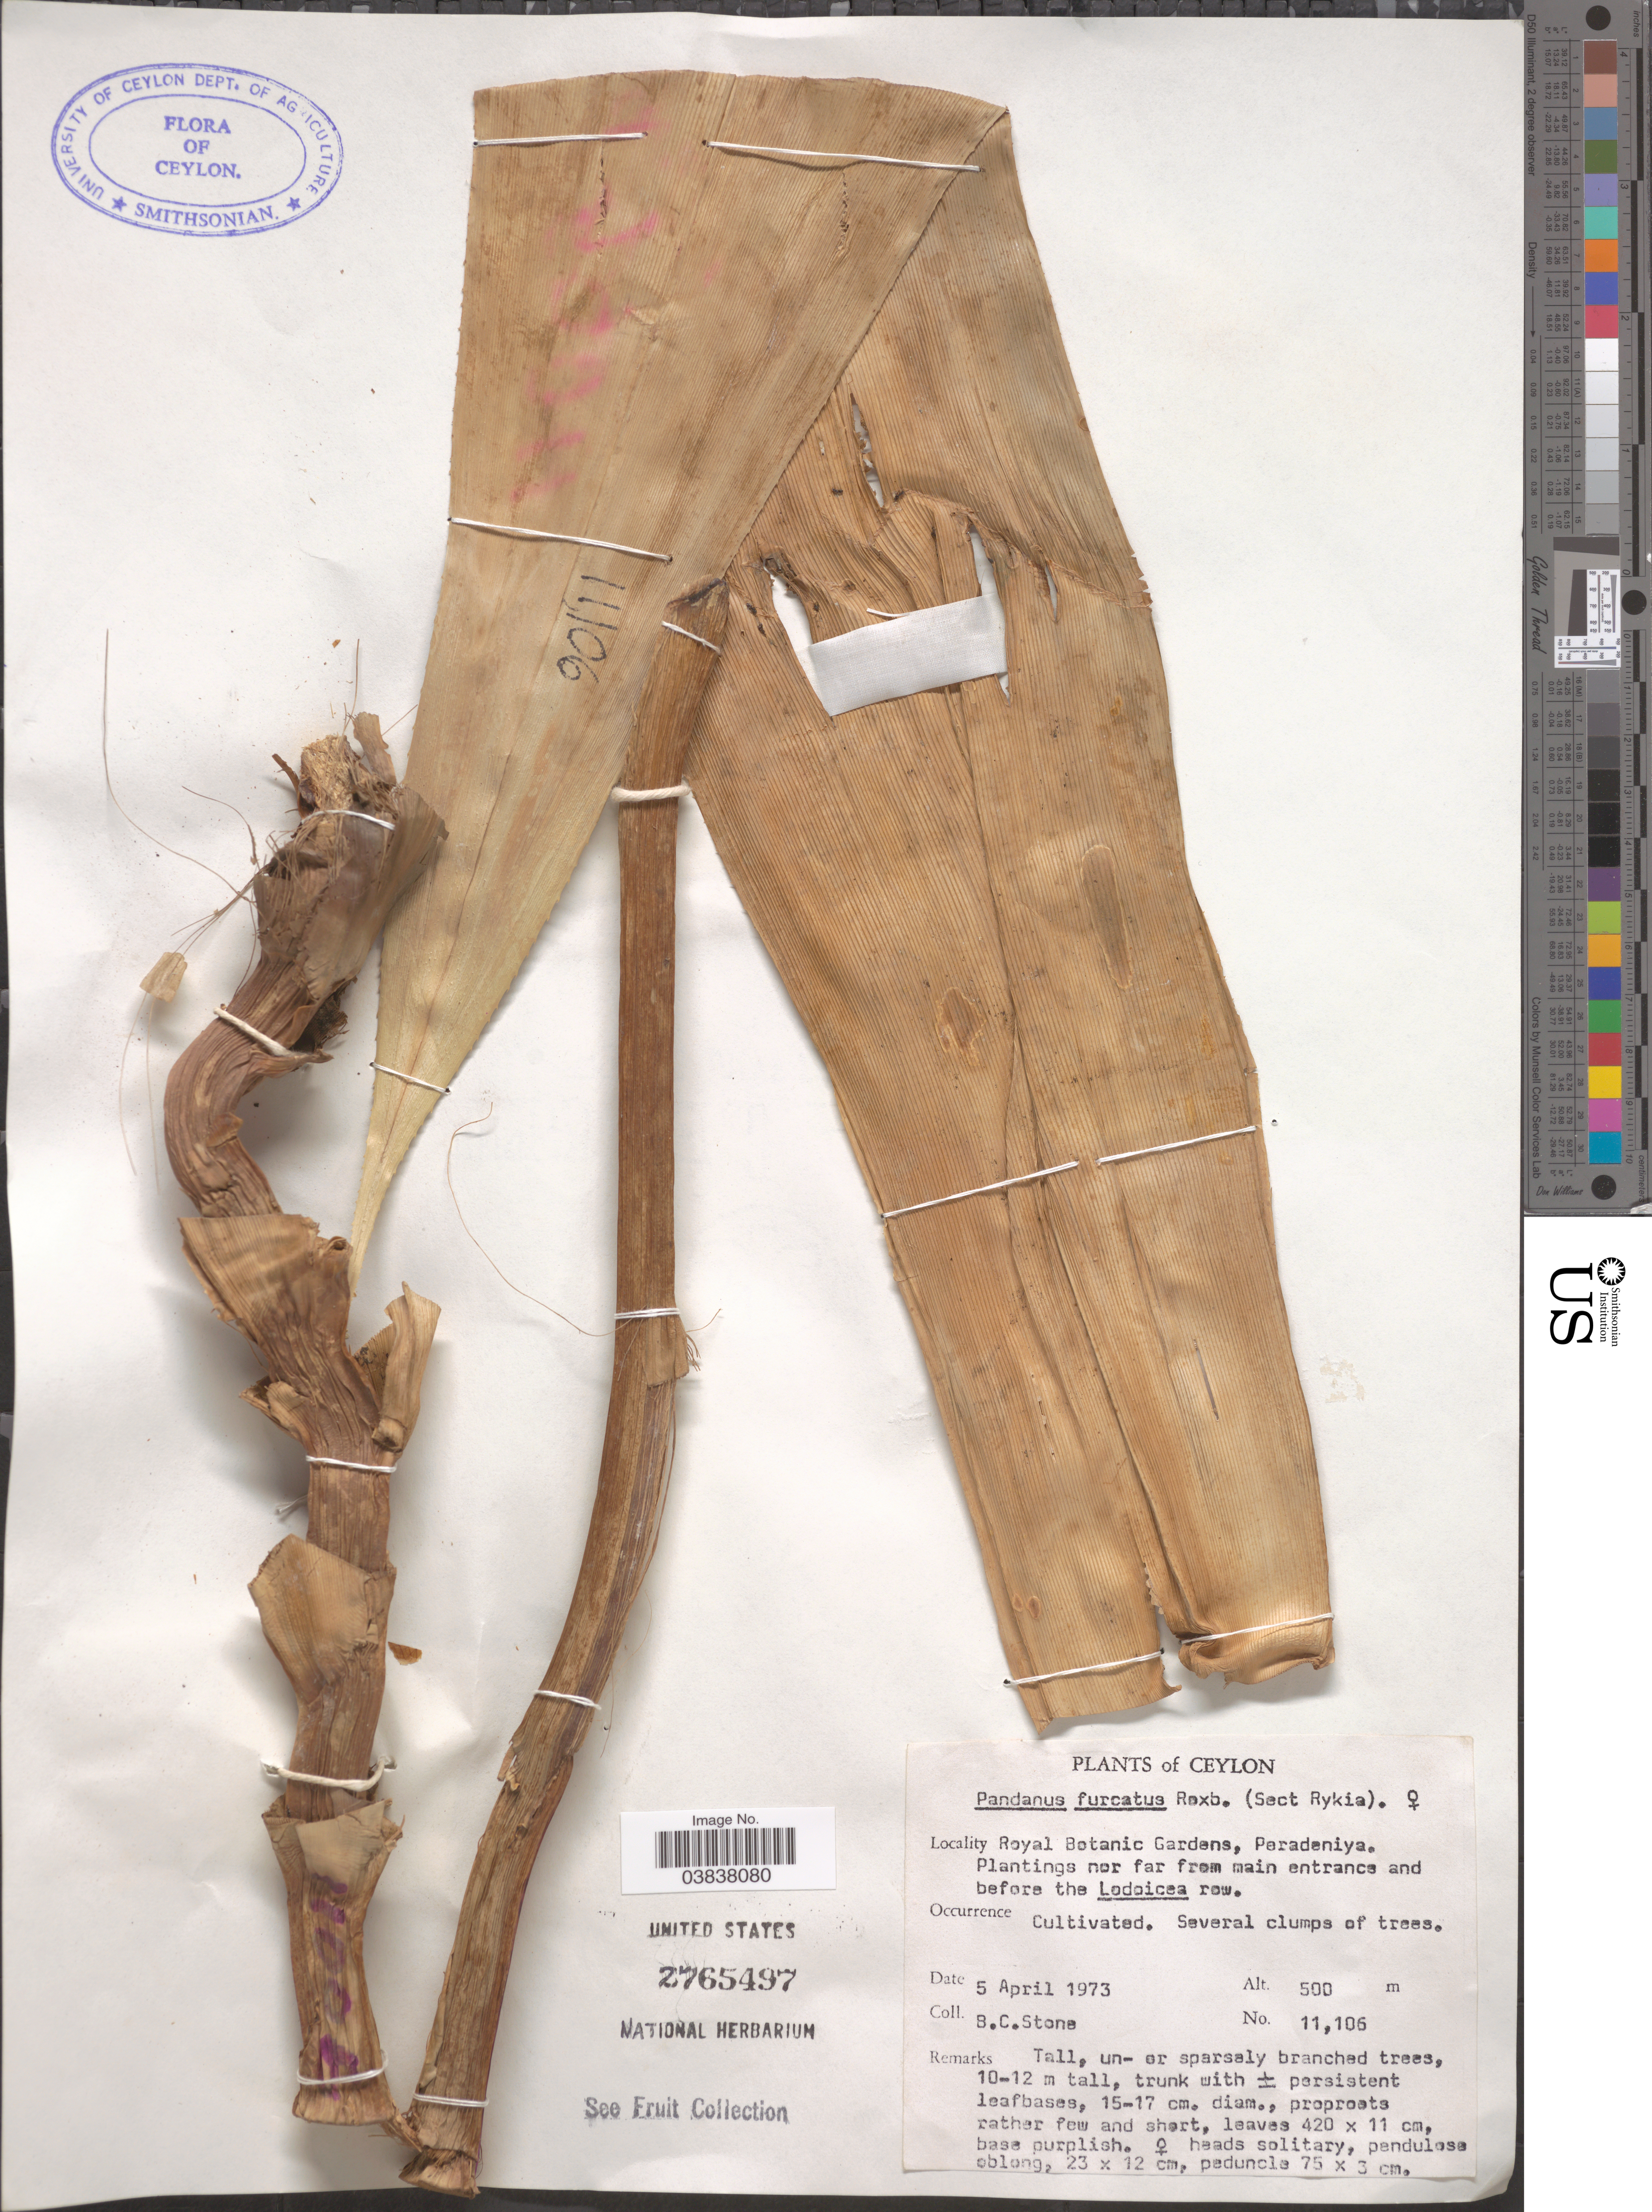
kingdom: Plantae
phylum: Tracheophyta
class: Liliopsida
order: Pandanales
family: Pandanaceae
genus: Pandanus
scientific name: Pandanus furcatus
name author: Roxb.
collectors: B. C. Stone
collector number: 11106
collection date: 1973-04-05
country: Sri Lanka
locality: Ceylon. Royal Botanic Gardens, Peradeniya.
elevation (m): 500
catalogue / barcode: US 2765497